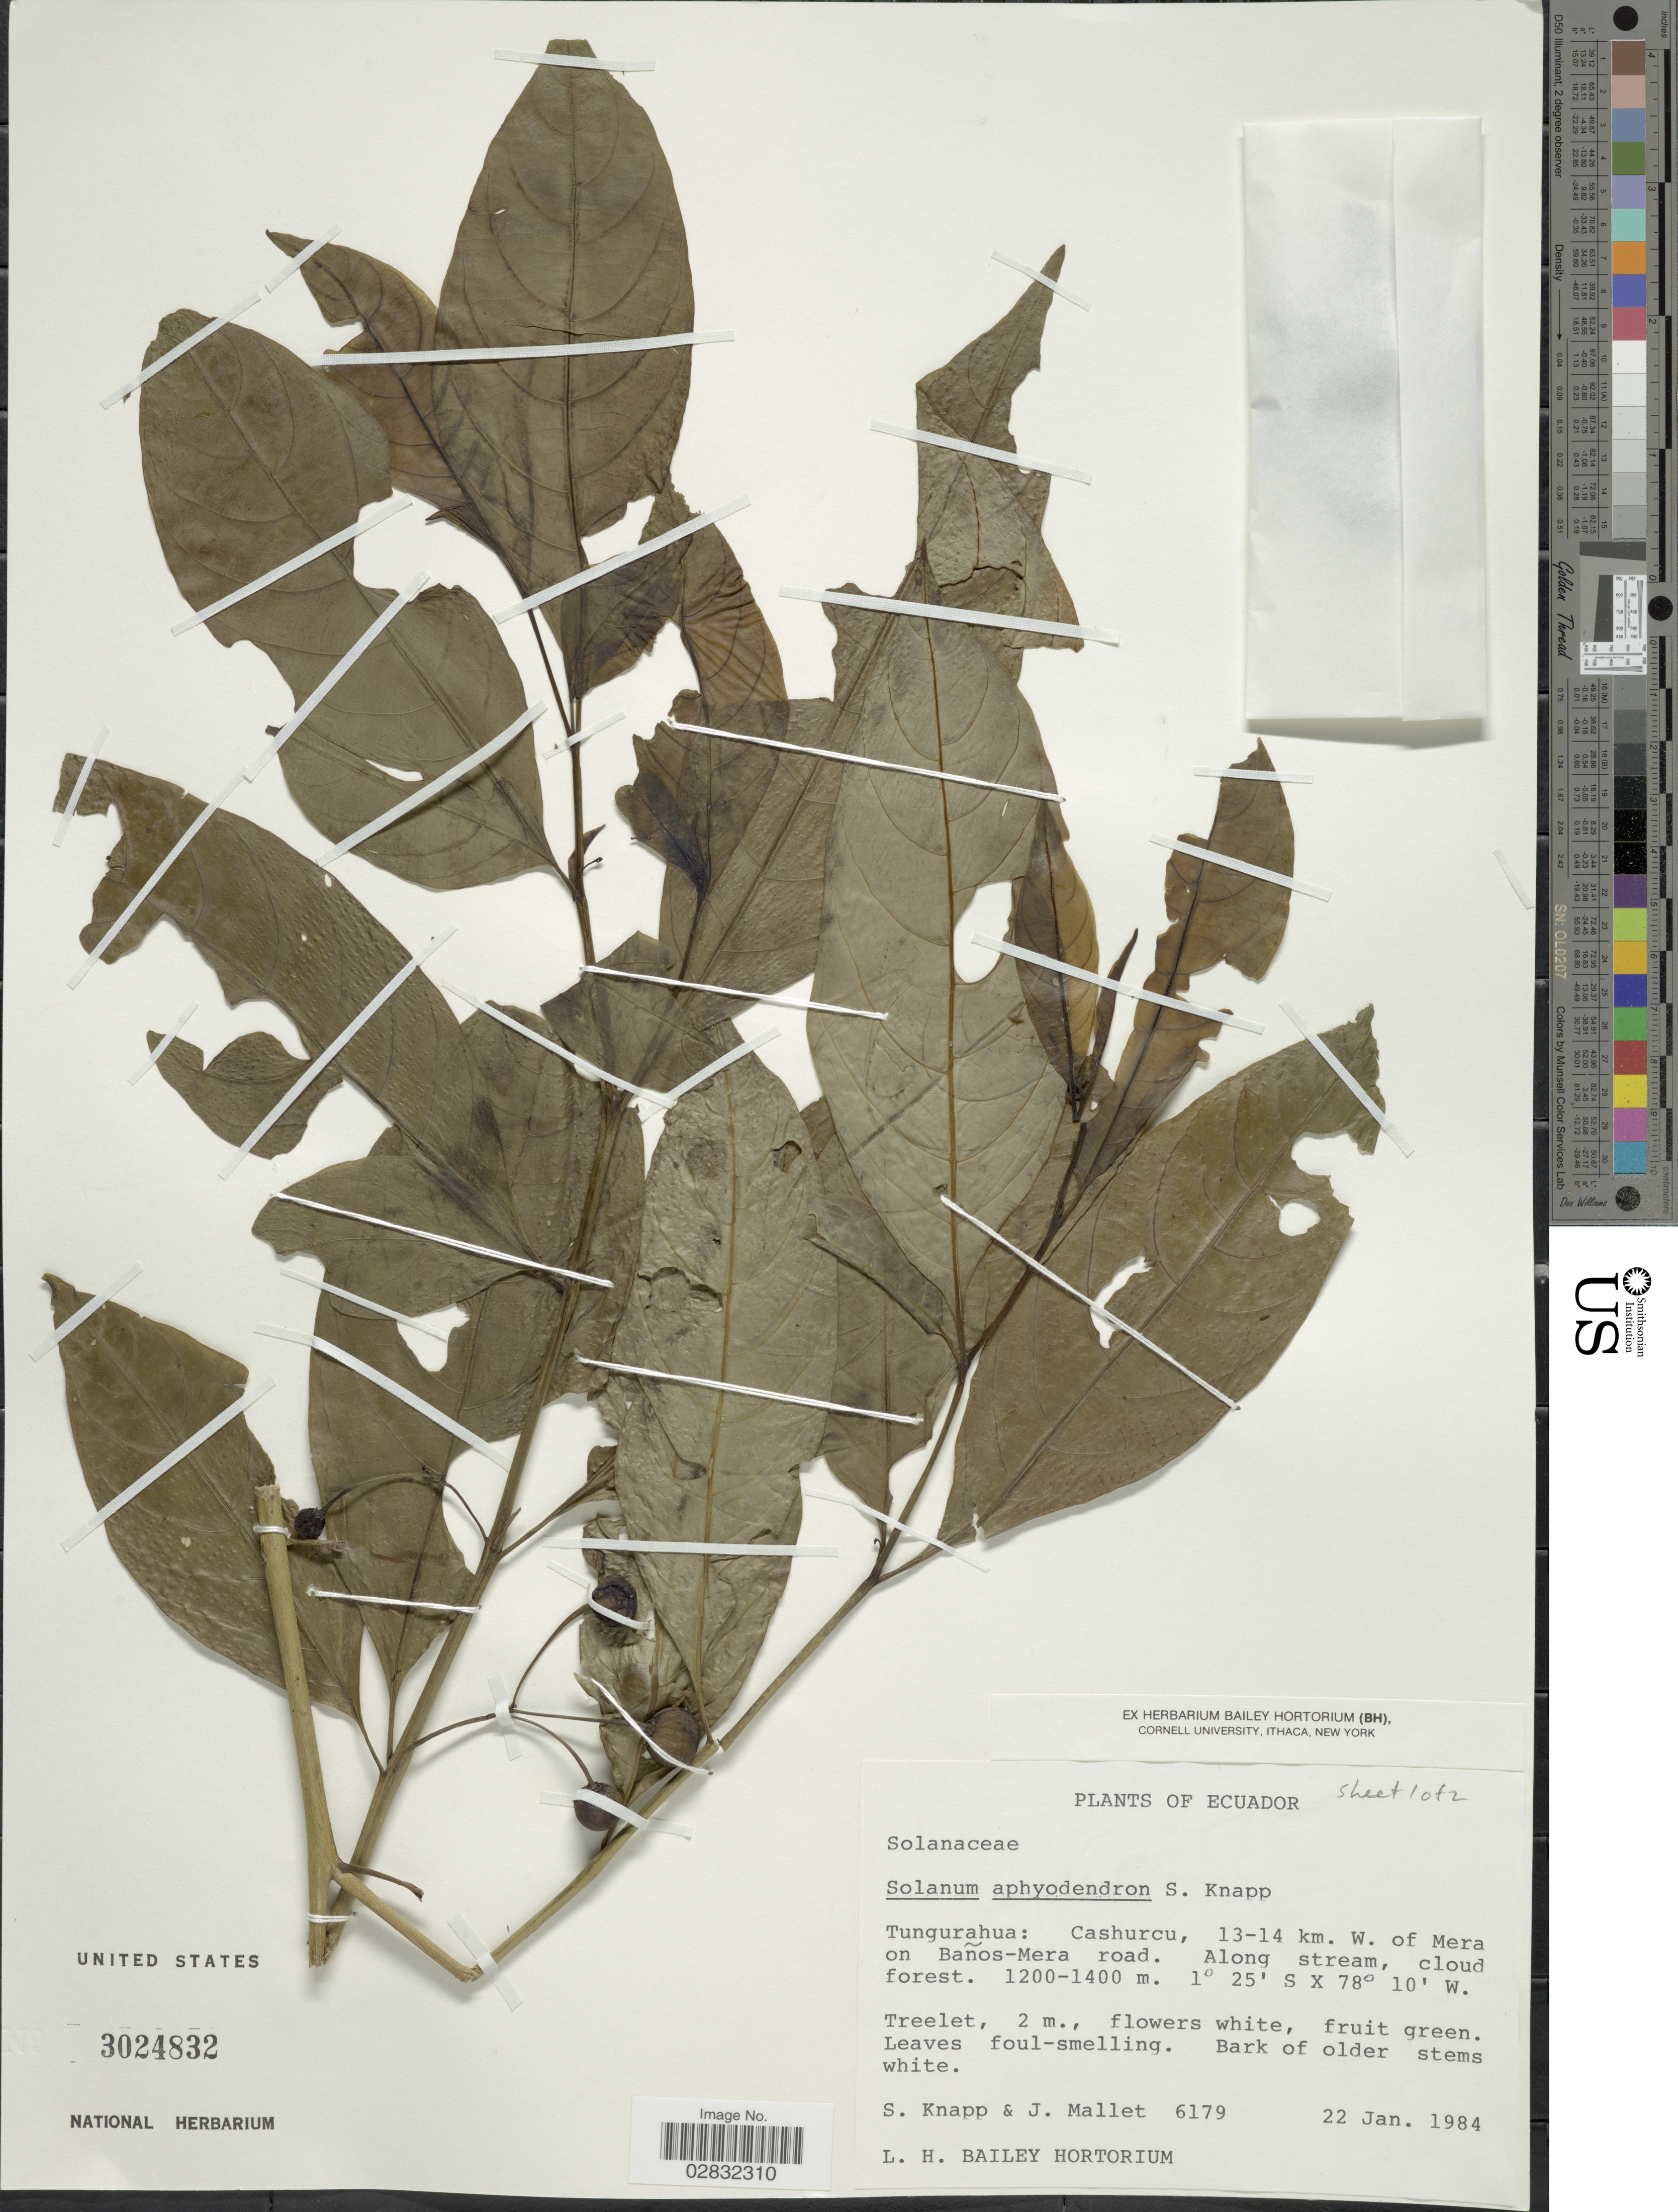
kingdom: Plantae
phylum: Tracheophyta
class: Magnoliopsida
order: Solanales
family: Solanaceae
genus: Solanum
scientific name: Solanum aphyodendron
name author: S. Knapp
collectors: S. Knapp & J. Mallet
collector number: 6179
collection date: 1984-01-22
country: Ecuador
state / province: Tungurahua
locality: Tungurahua: Cashurcu, 13-14 km. W. of Mera on Baños-Mera road, Along stream, cloud forest.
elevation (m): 1200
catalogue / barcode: US 3024832